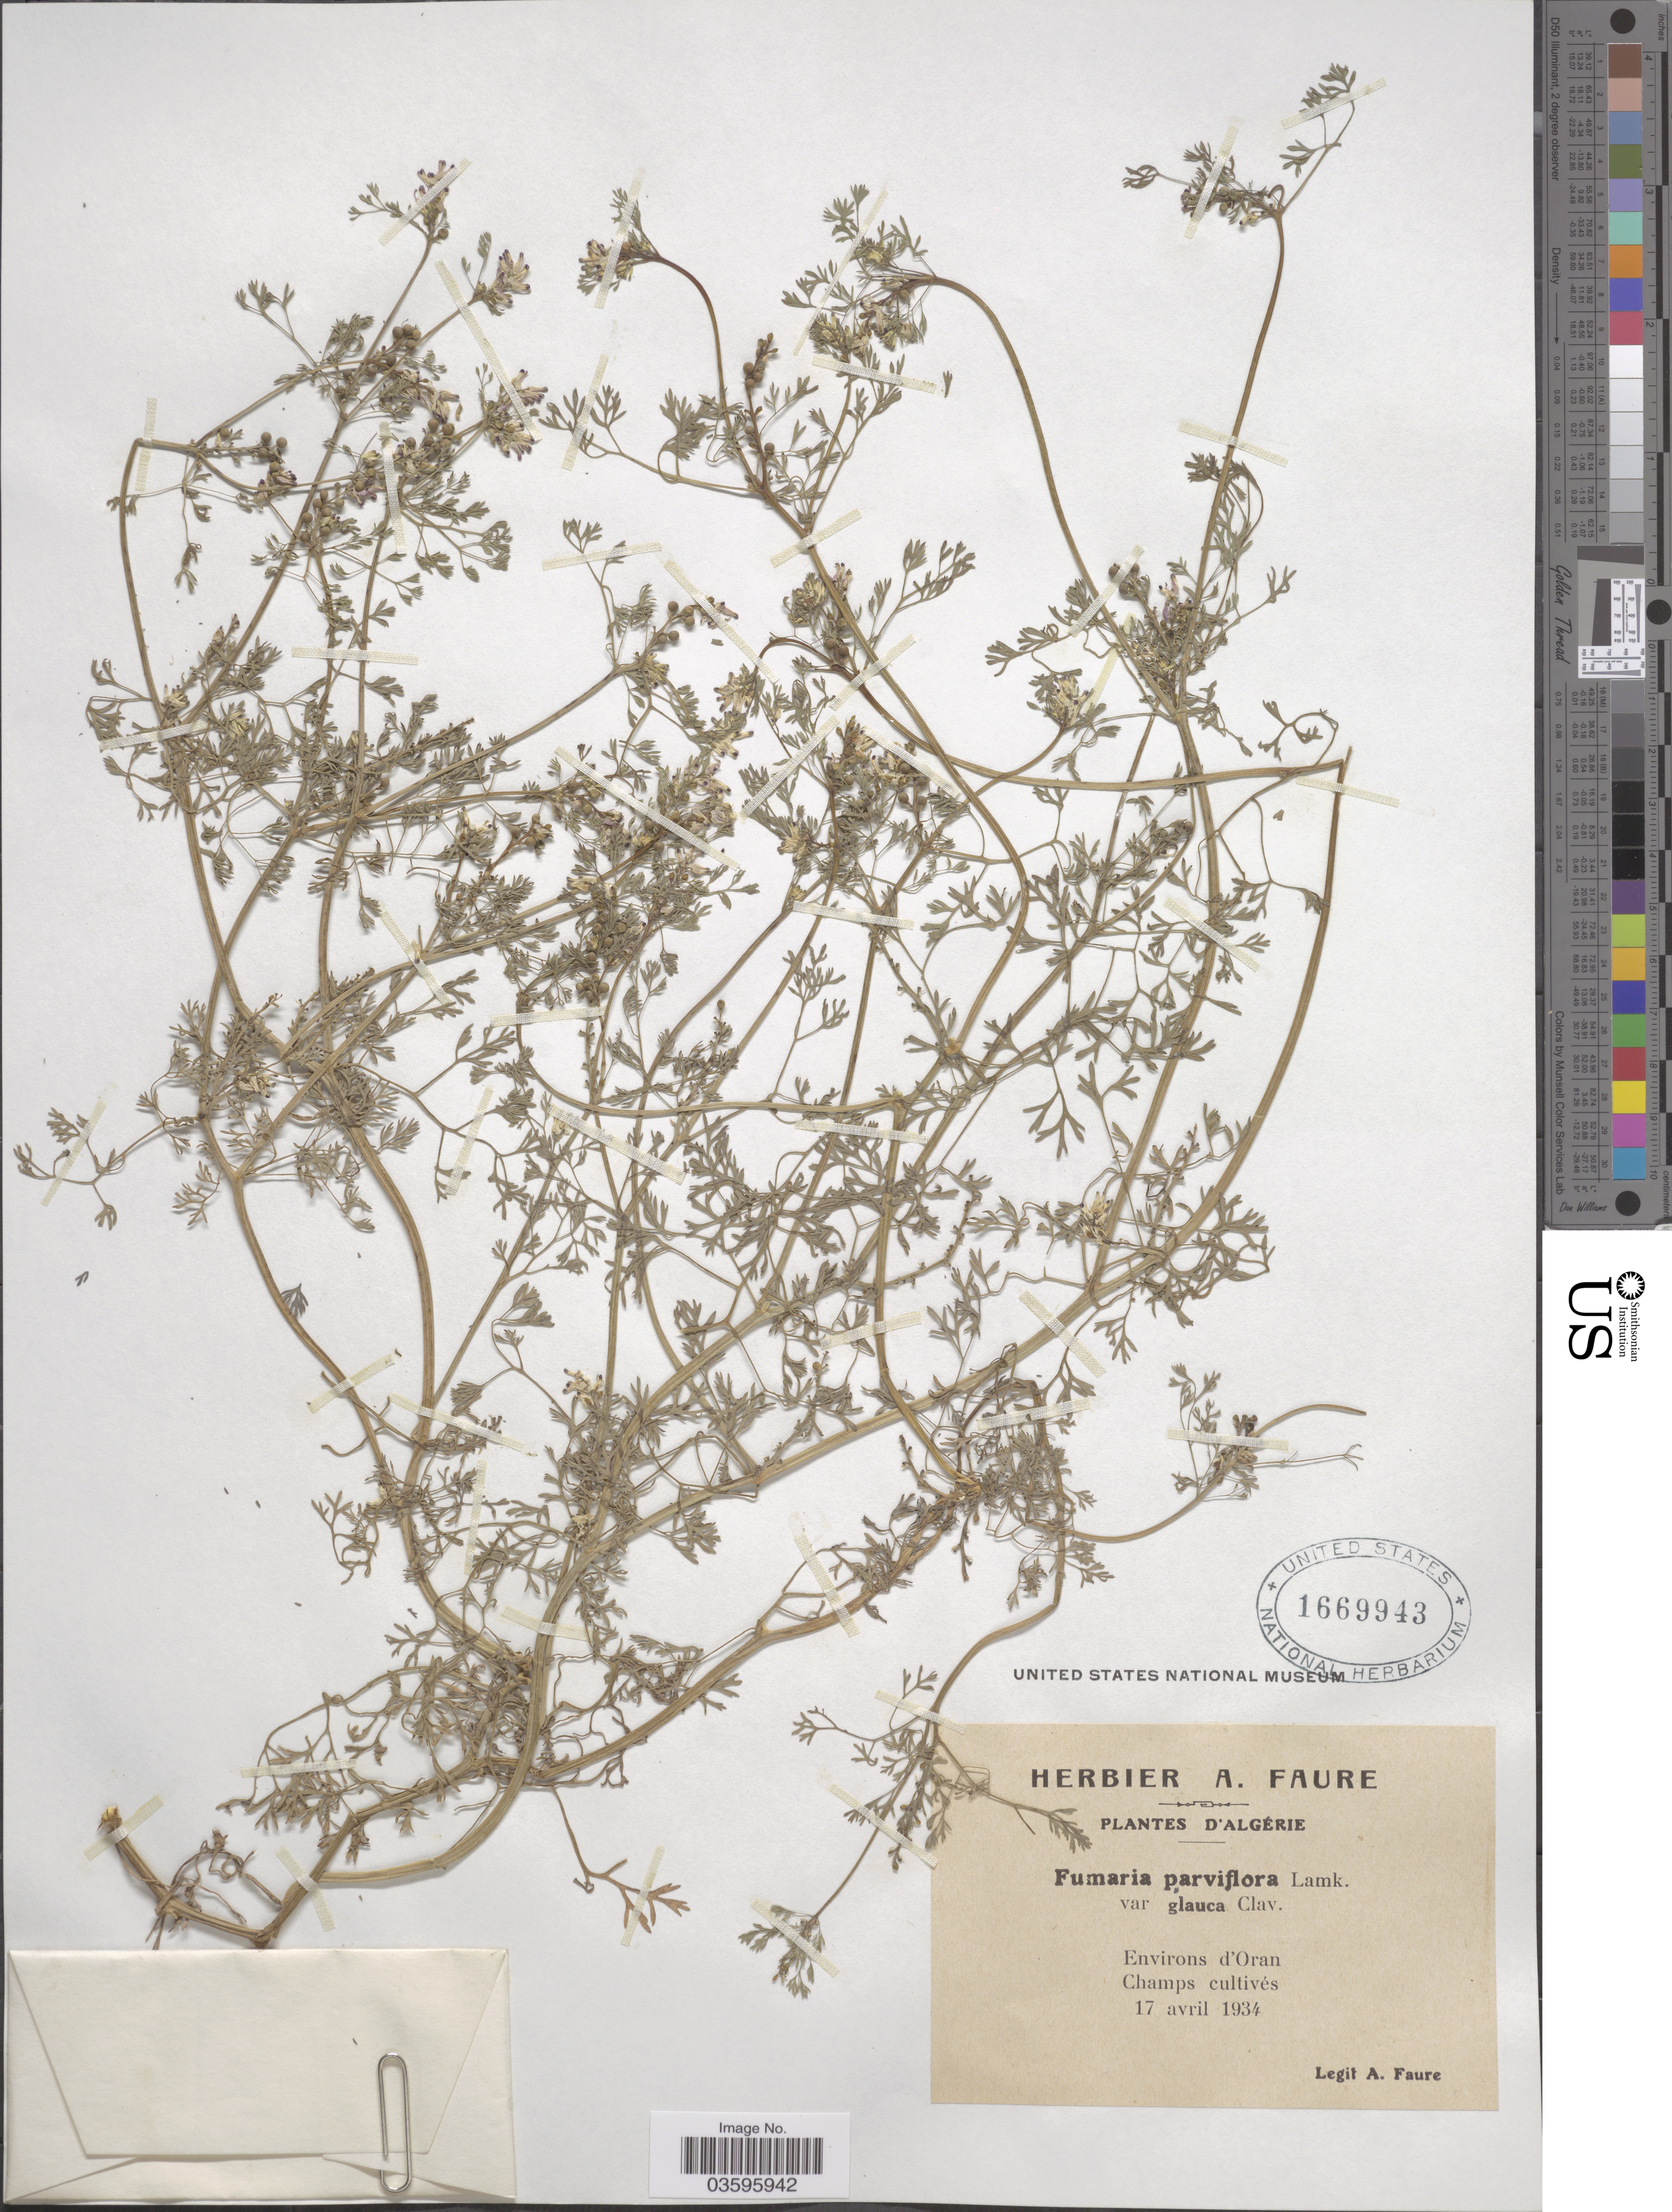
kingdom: Plantae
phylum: Tracheophyta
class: Magnoliopsida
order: Ranunculales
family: Papaveraceae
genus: Fumaria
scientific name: Fumaria parviflora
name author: Lam.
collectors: A. Faure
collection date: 1934-04-17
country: Algeria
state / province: Oran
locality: Environs d'Oran. Champs cultivés.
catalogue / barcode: US 1669943